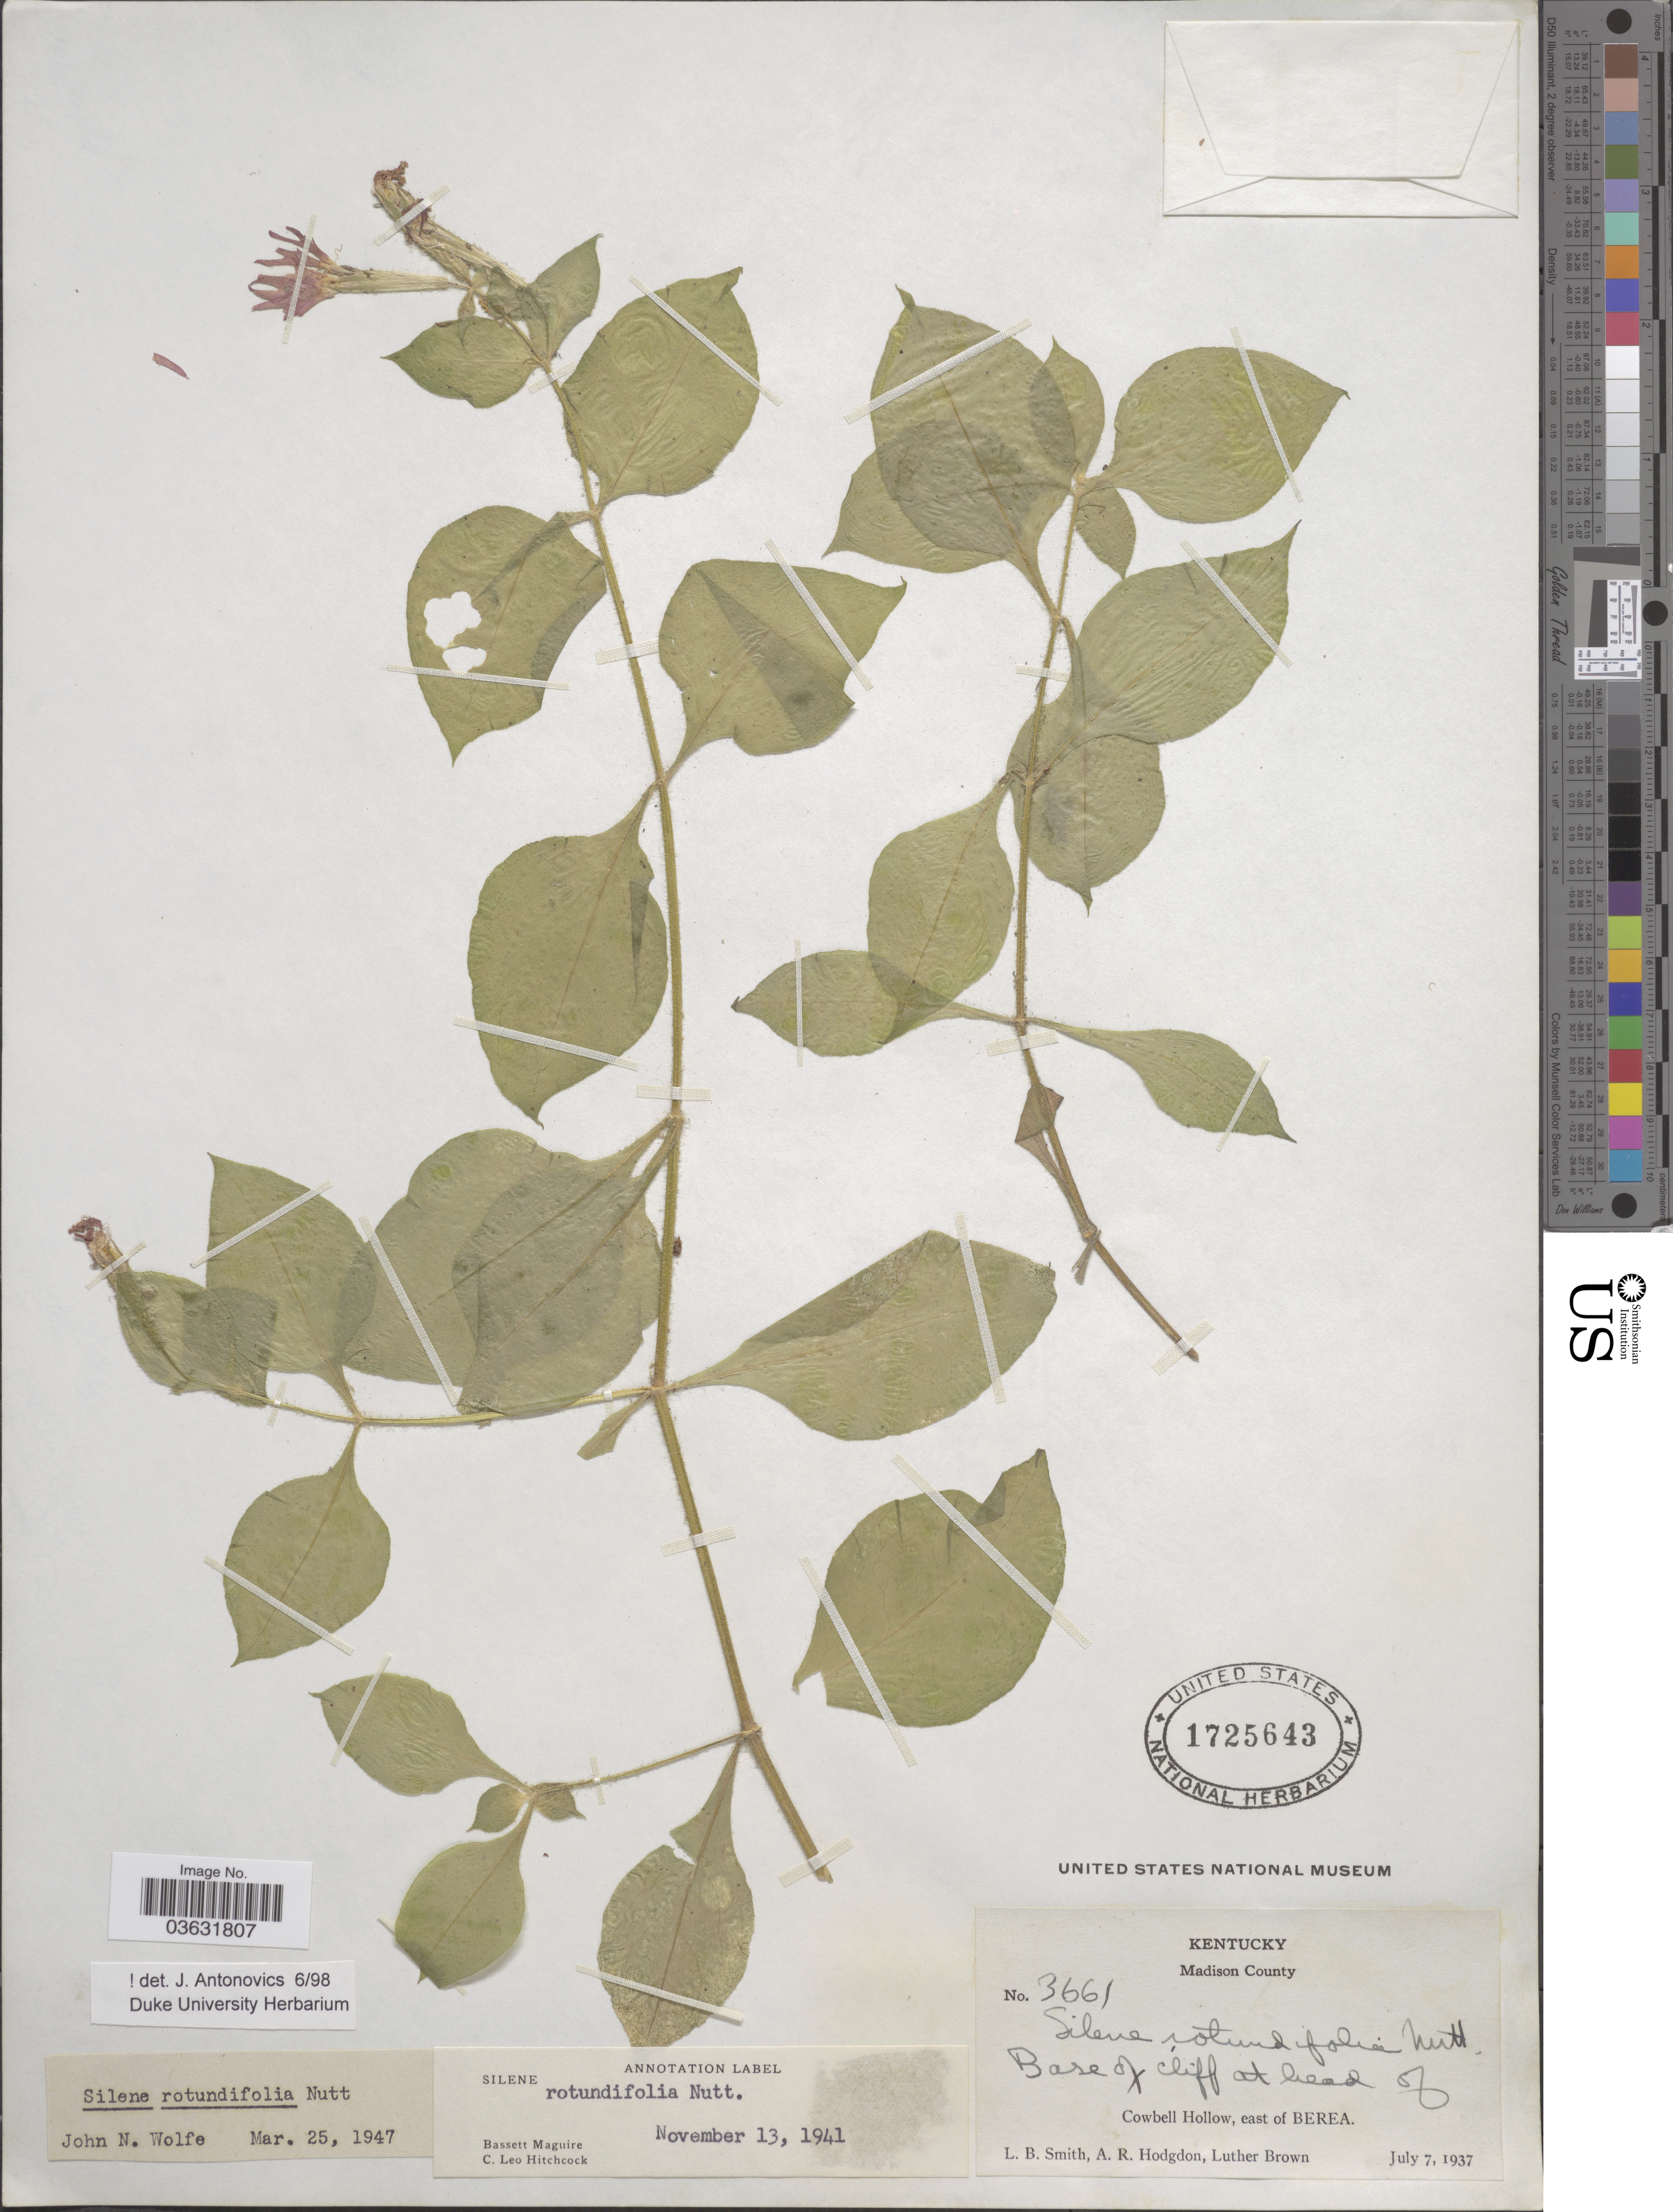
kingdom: Plantae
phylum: Tracheophyta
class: Magnoliopsida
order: Caryophyllales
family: Caryophyllaceae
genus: Silene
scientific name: Silene rotundifolia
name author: Nutt.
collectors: L. Smith, A. R. Hodgdon & L. Brown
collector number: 3661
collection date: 1937-07-07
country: United States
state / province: Kentucky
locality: Madison County. Base of cliff at head of Cowbell Hollow, east of Berea.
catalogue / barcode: US 1725643